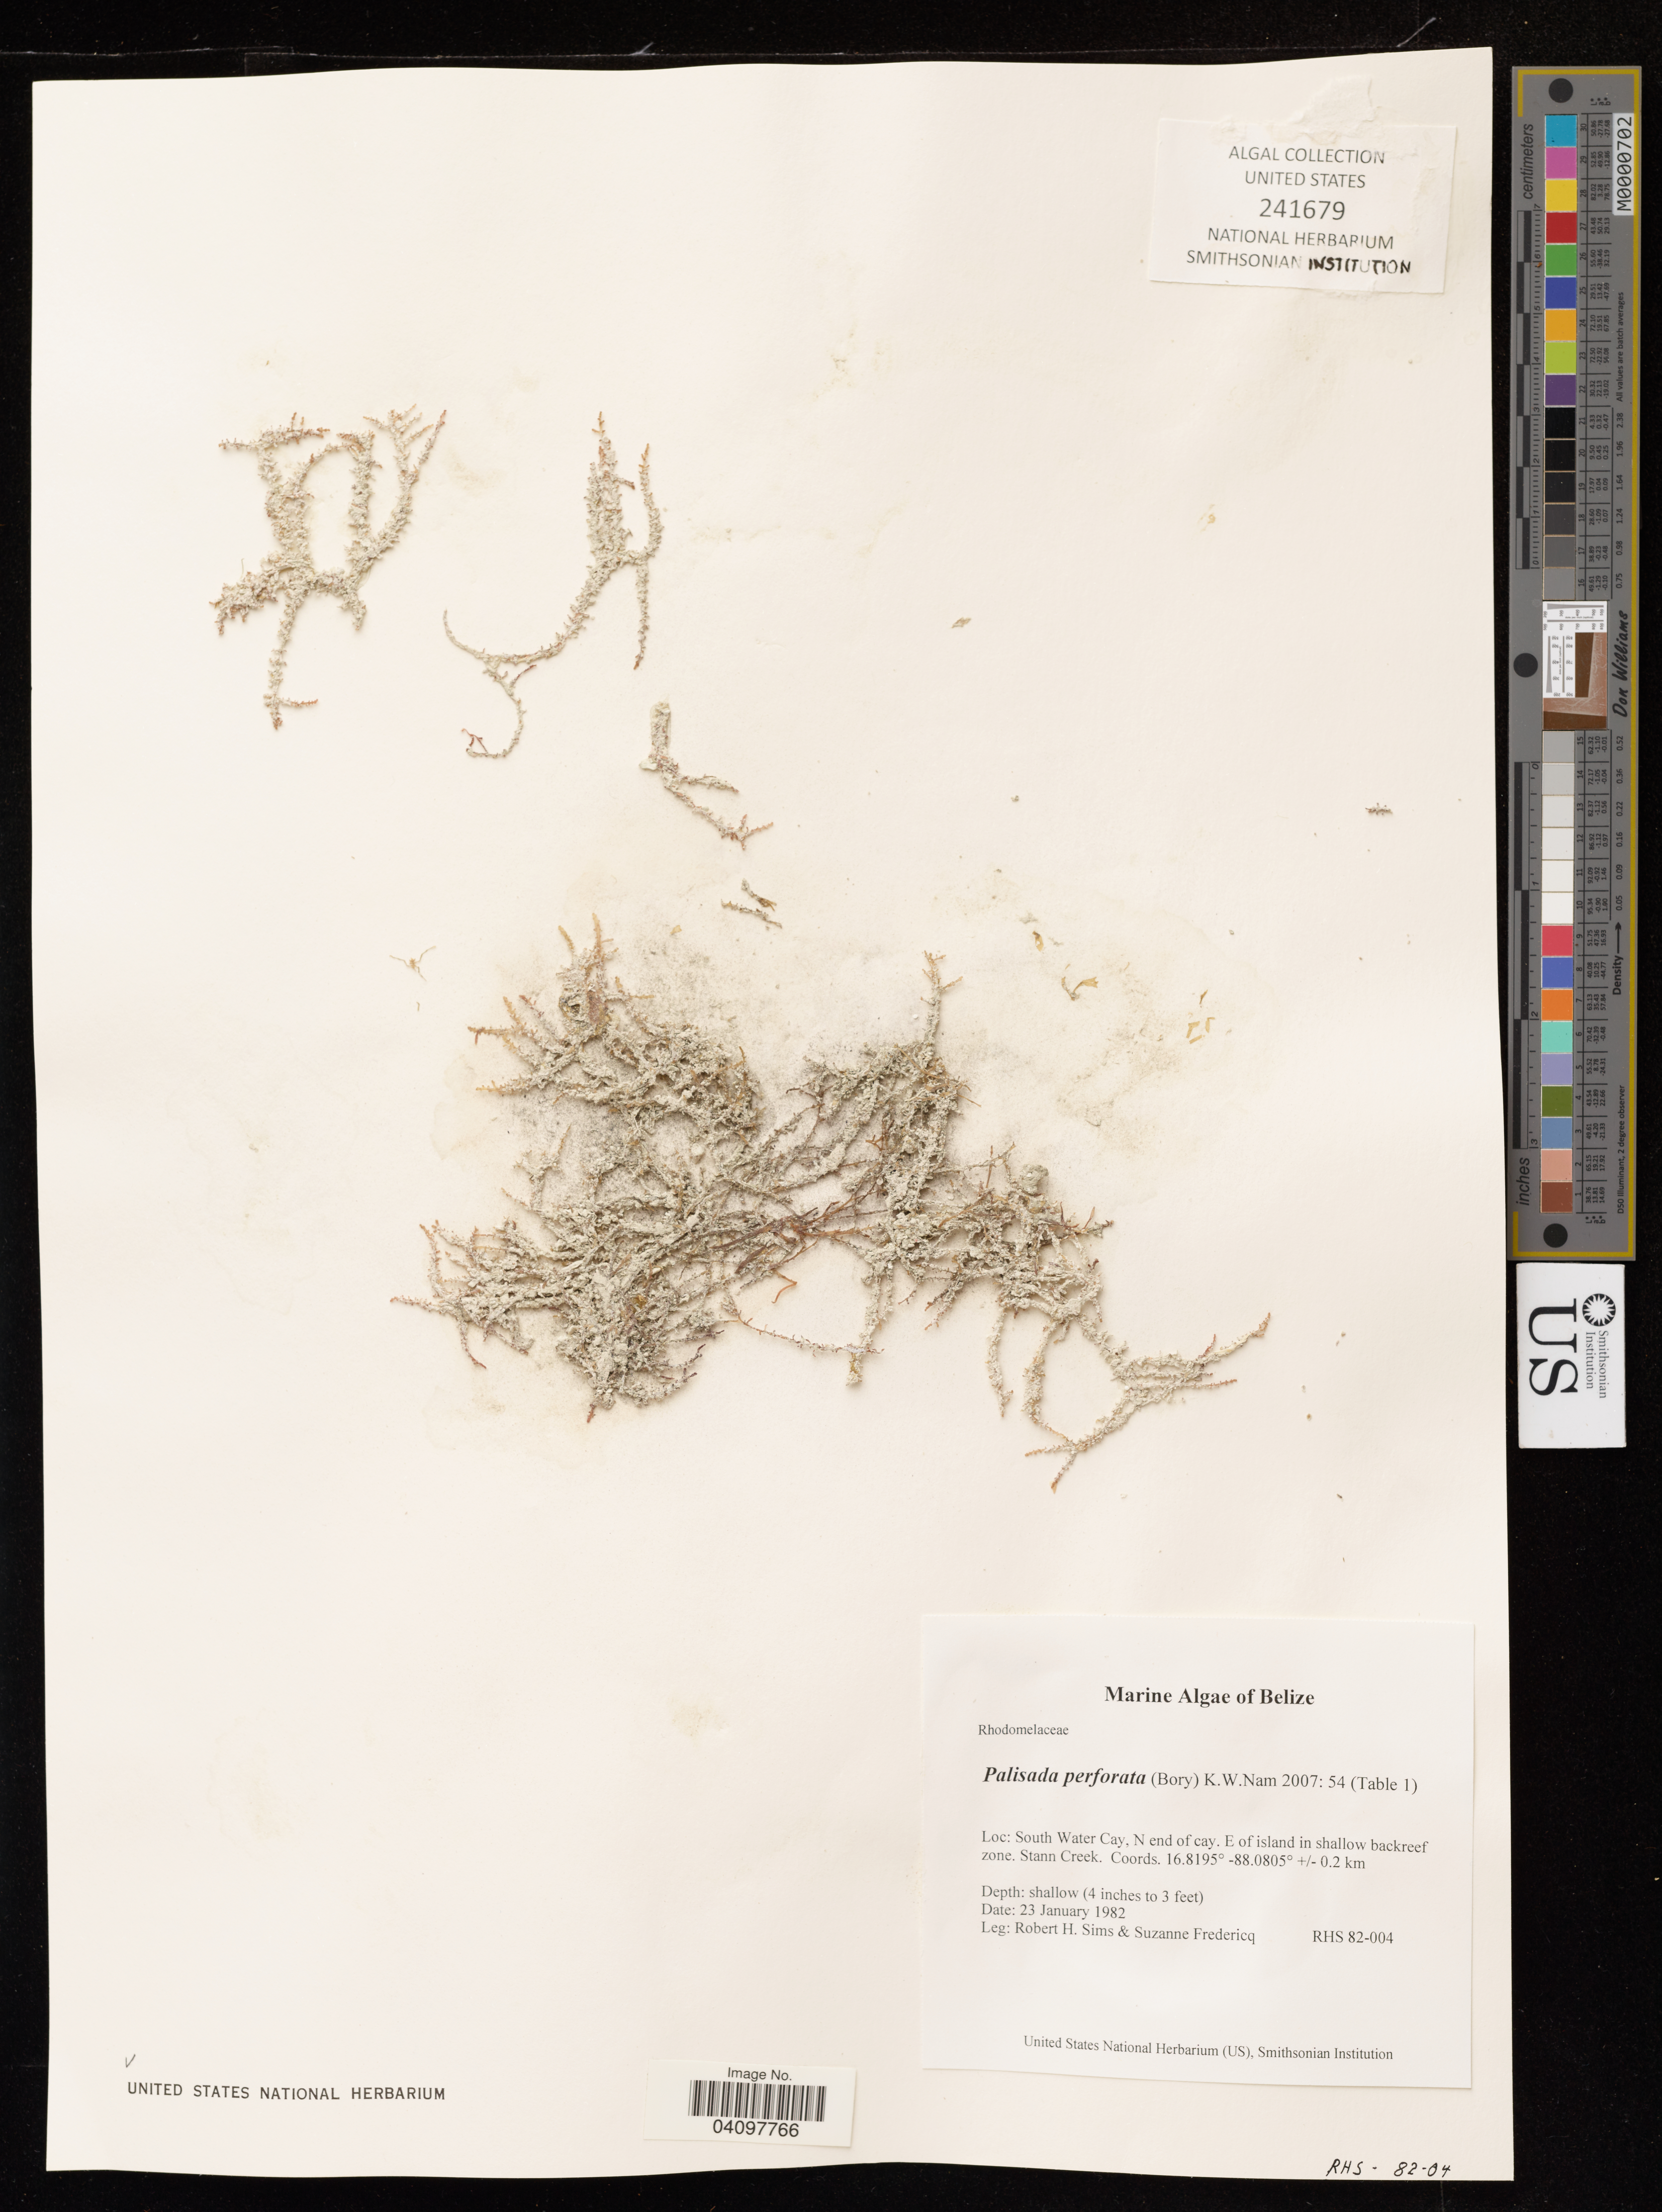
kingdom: Plantae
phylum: Rhodophyta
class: Florideophyceae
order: Ceramiales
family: Rhodomelaceae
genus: Palisada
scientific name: Palisada perforata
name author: (Bory) K.W. Nam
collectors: R. H. Sims & S. Fredericq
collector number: RHS82-004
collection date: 1982-01-23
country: Belize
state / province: Belize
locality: South Water Cay, N end of cay. E of island in shallow backreef zone. Stann Creek.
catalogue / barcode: US 241679